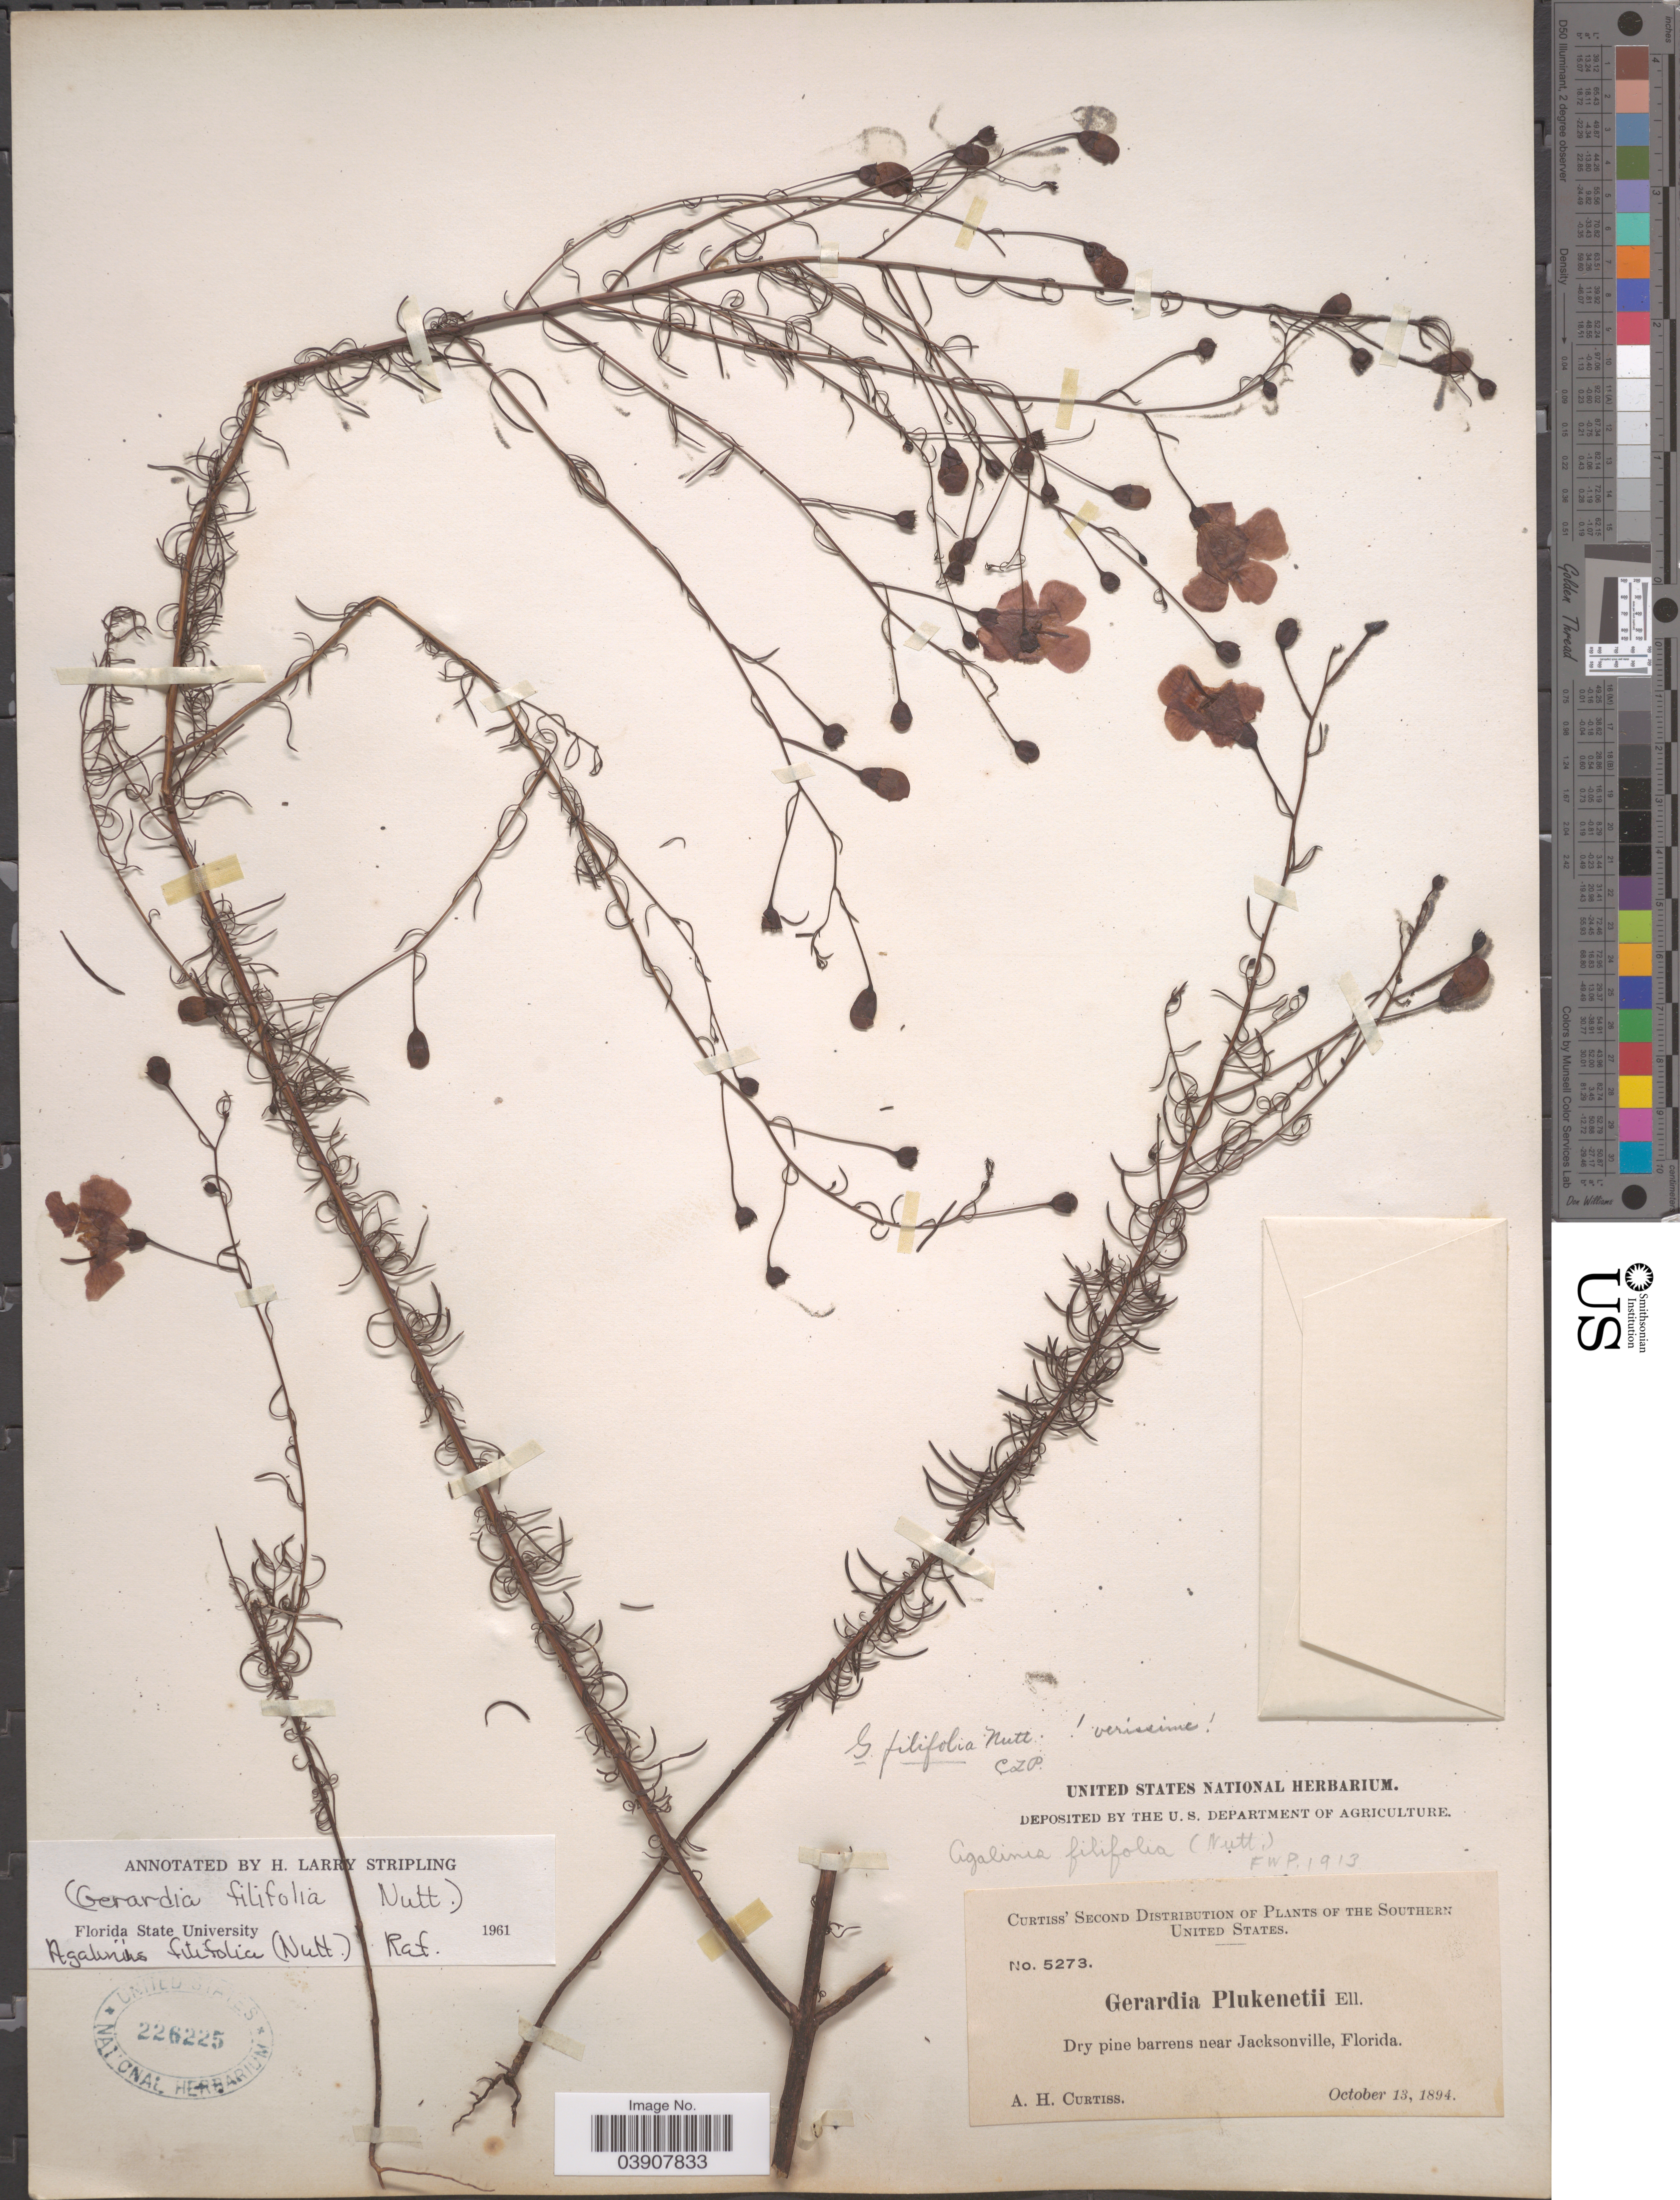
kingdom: Plantae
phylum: Tracheophyta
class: Magnoliopsida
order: Lamiales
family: Orobanchaceae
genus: Agalinis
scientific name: Agalinis filifolia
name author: Raf.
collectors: A. H. Curtiss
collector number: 5273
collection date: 1894-10-13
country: United States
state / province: Florida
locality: The Southern United States. Dry pine barrens near Jacksonville.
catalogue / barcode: US 226225